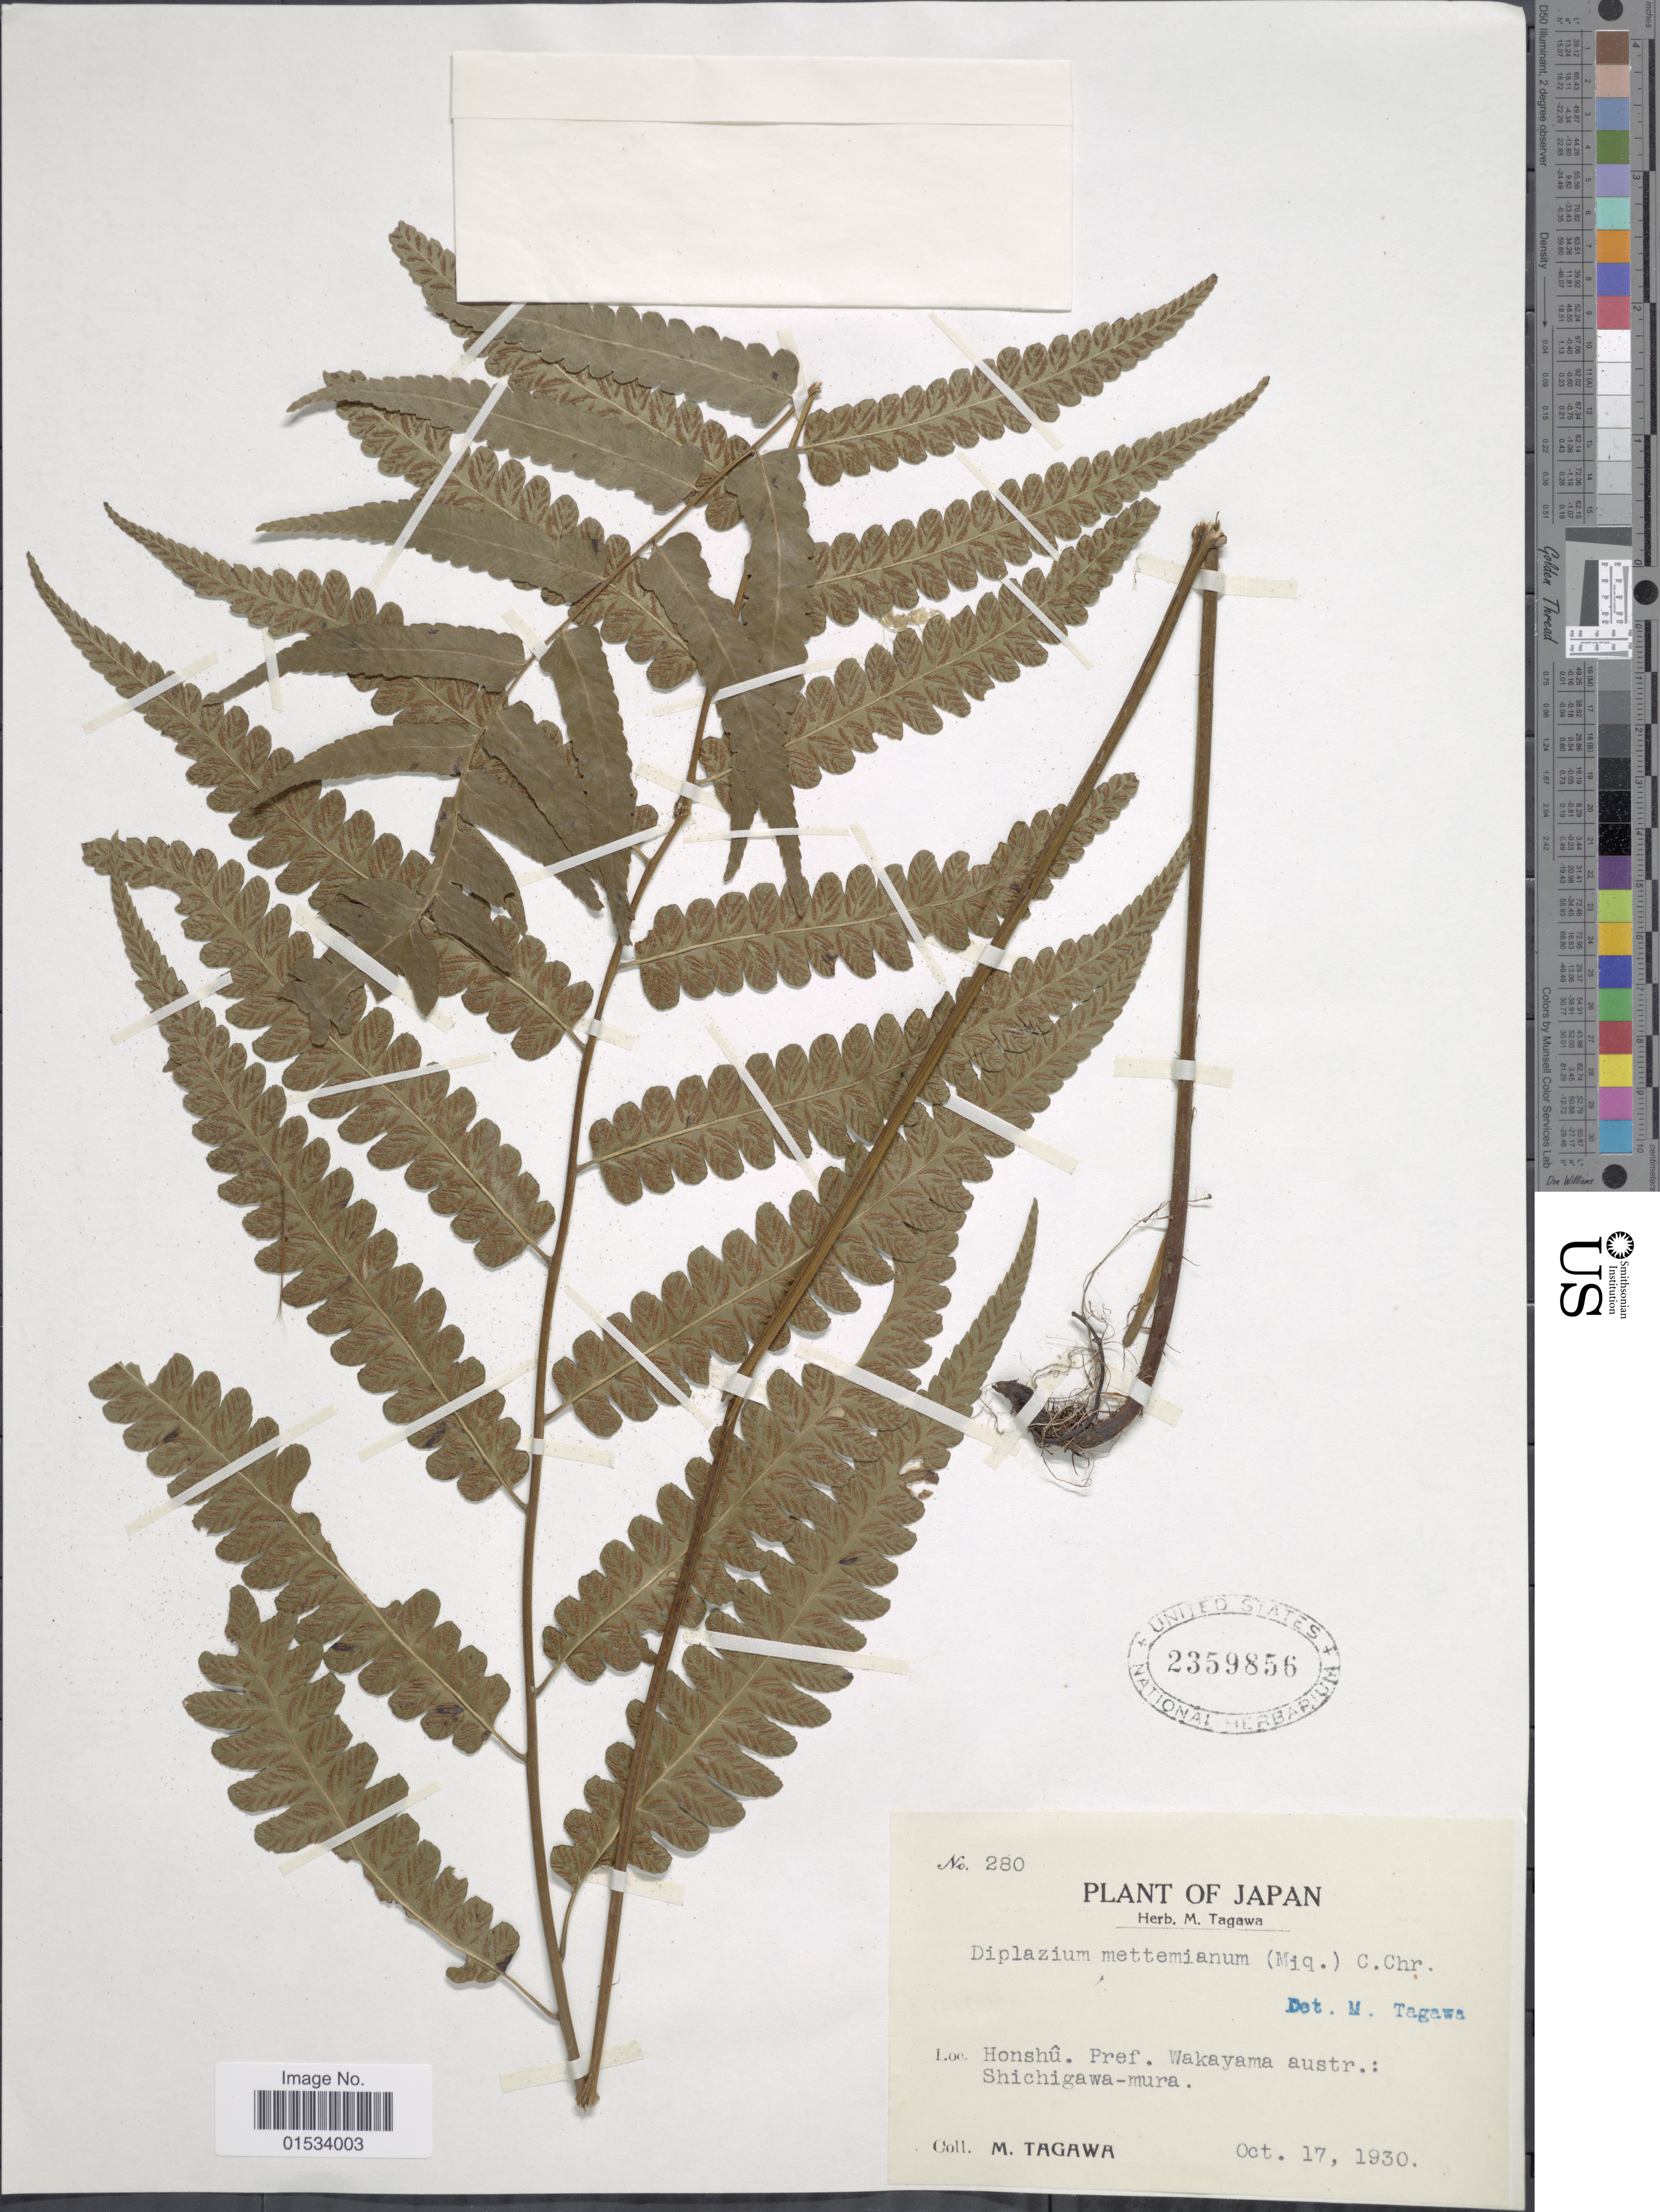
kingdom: Plantae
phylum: Tracheophyta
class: Polypodiopsida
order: Polypodiales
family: Athyriaceae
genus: Diplazium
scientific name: Diplazium mettenianum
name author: (Miq.) C. Chr.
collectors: M. Tagawa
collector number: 280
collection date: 1930-10-17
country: Japan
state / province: Wakayama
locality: Honshu, Wakayama austr.: Shichigawa-mura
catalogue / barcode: US 2359856